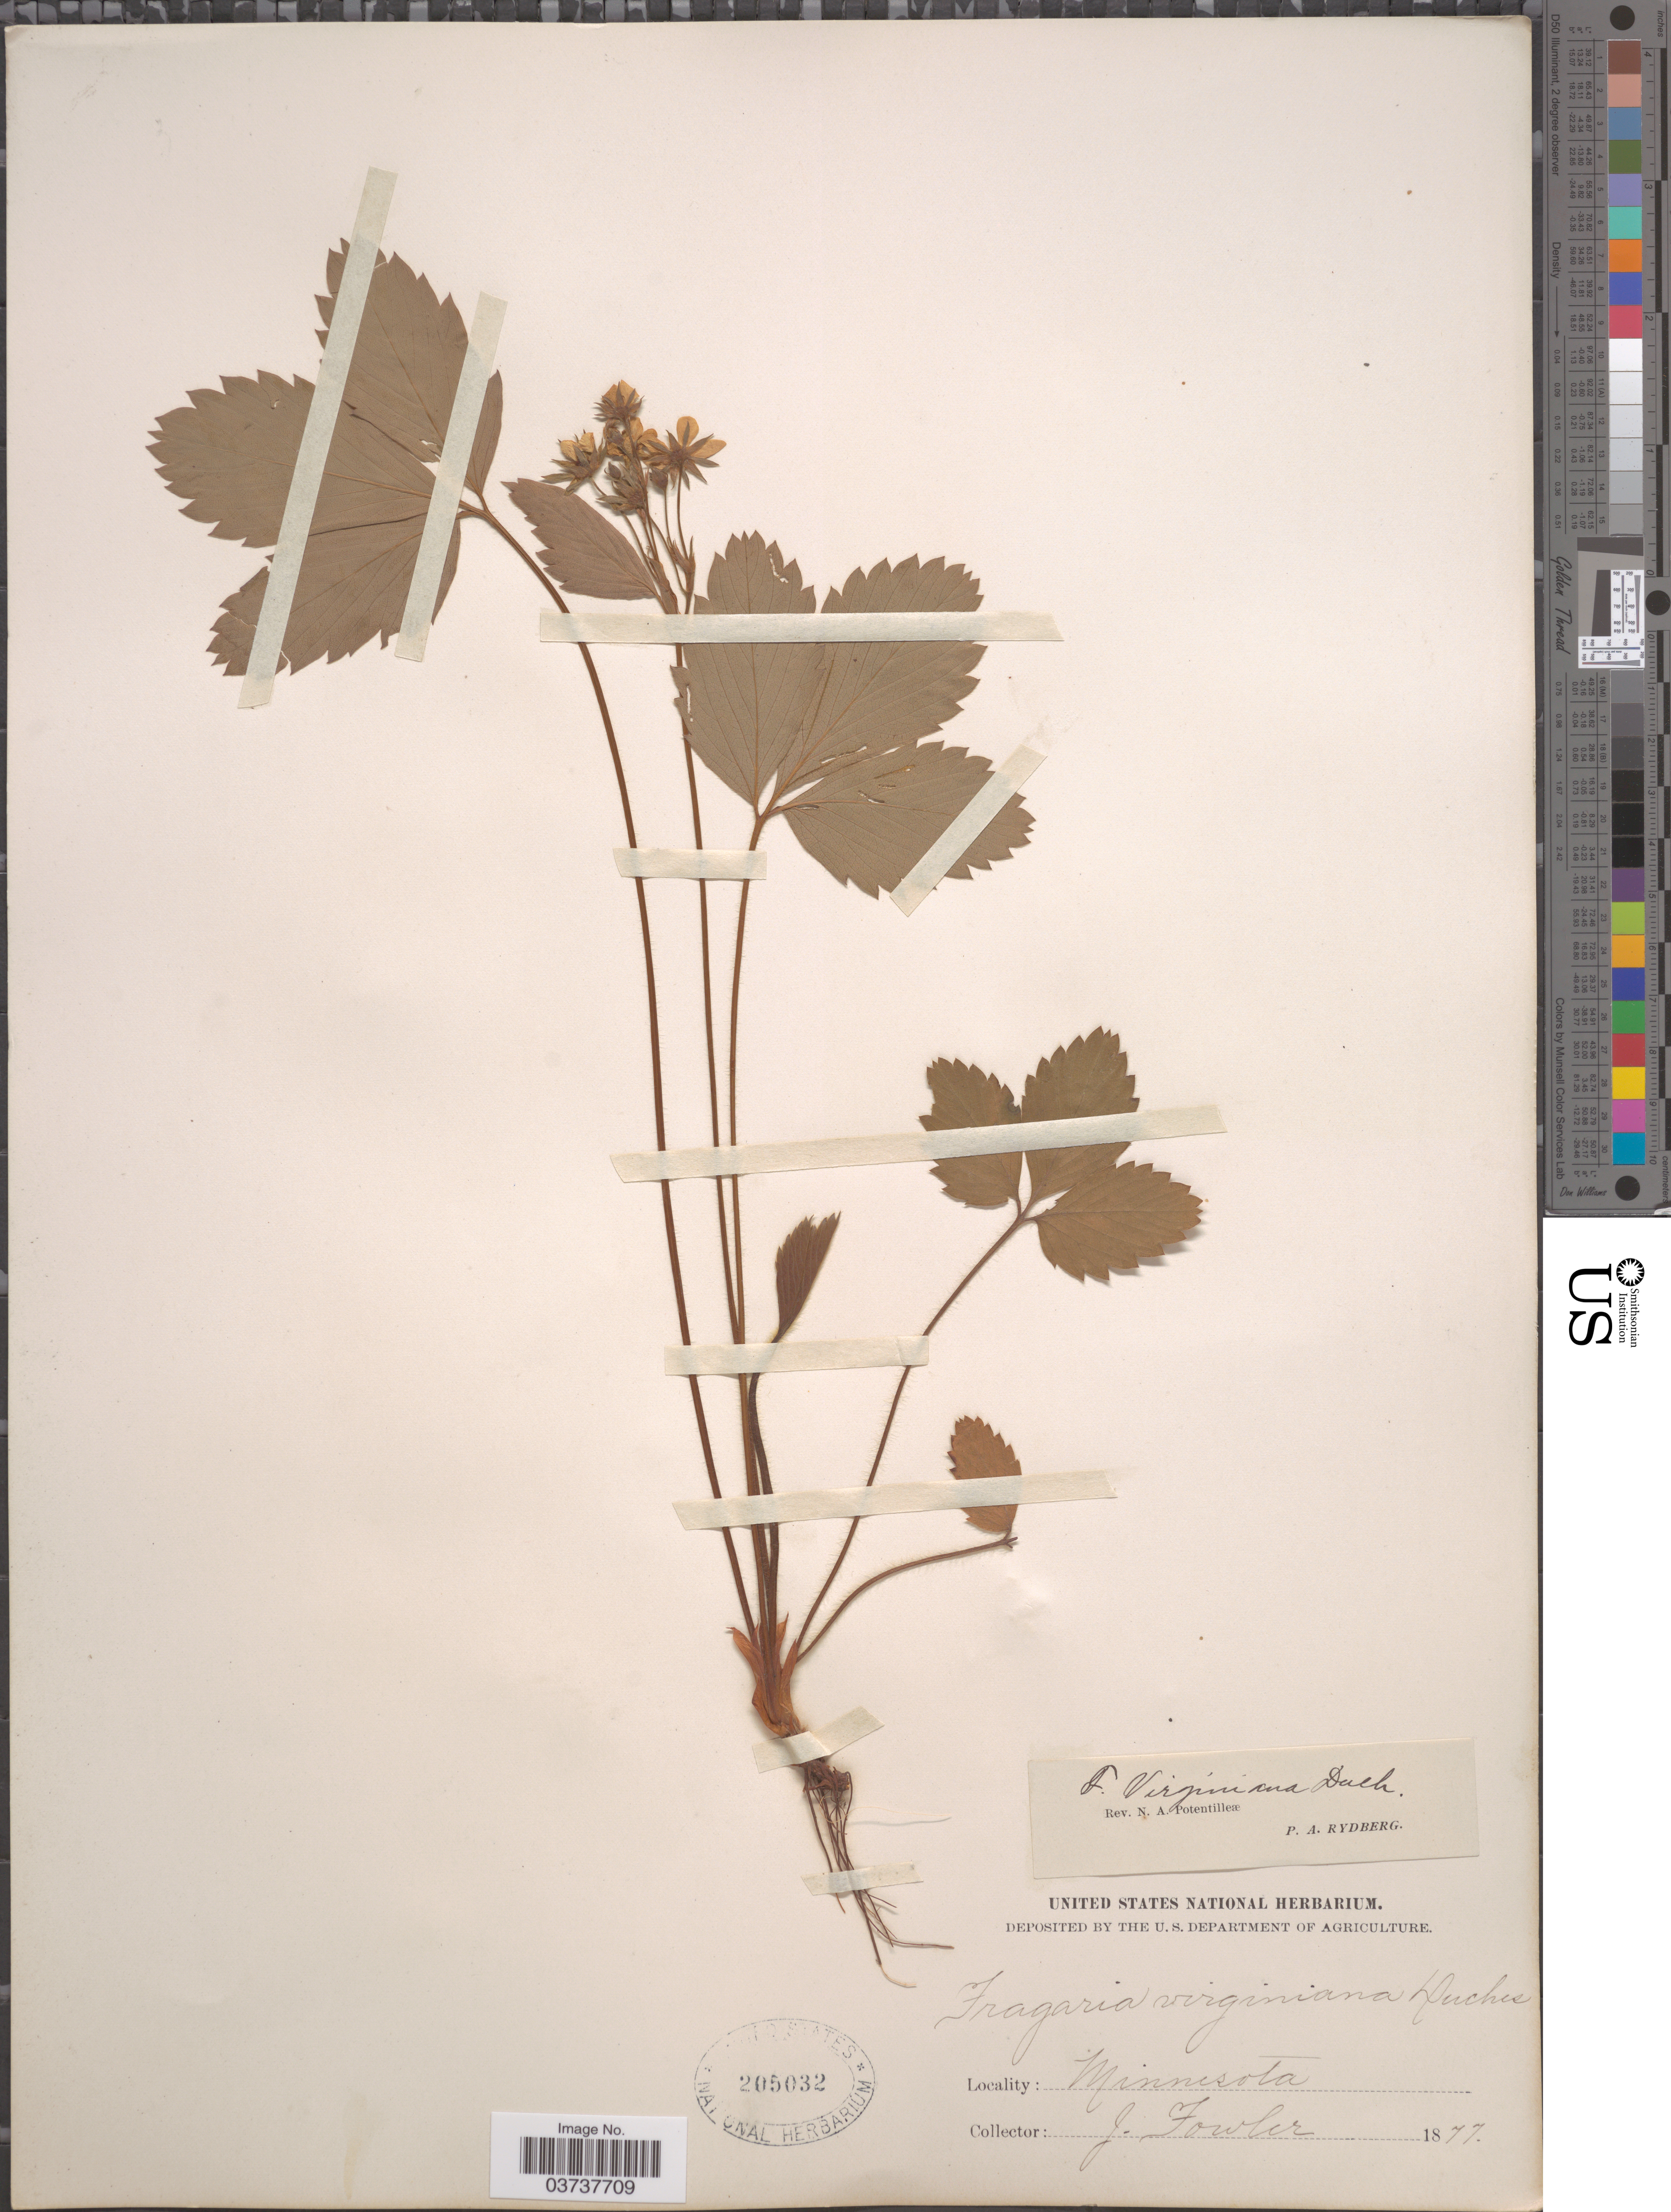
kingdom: Plantae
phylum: Tracheophyta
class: Magnoliopsida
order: Rosales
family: Rosaceae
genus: Fragaria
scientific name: Fragaria virginiana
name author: Mill.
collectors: J. Fowler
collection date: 1877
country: United States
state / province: Minnesota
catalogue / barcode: US 205032